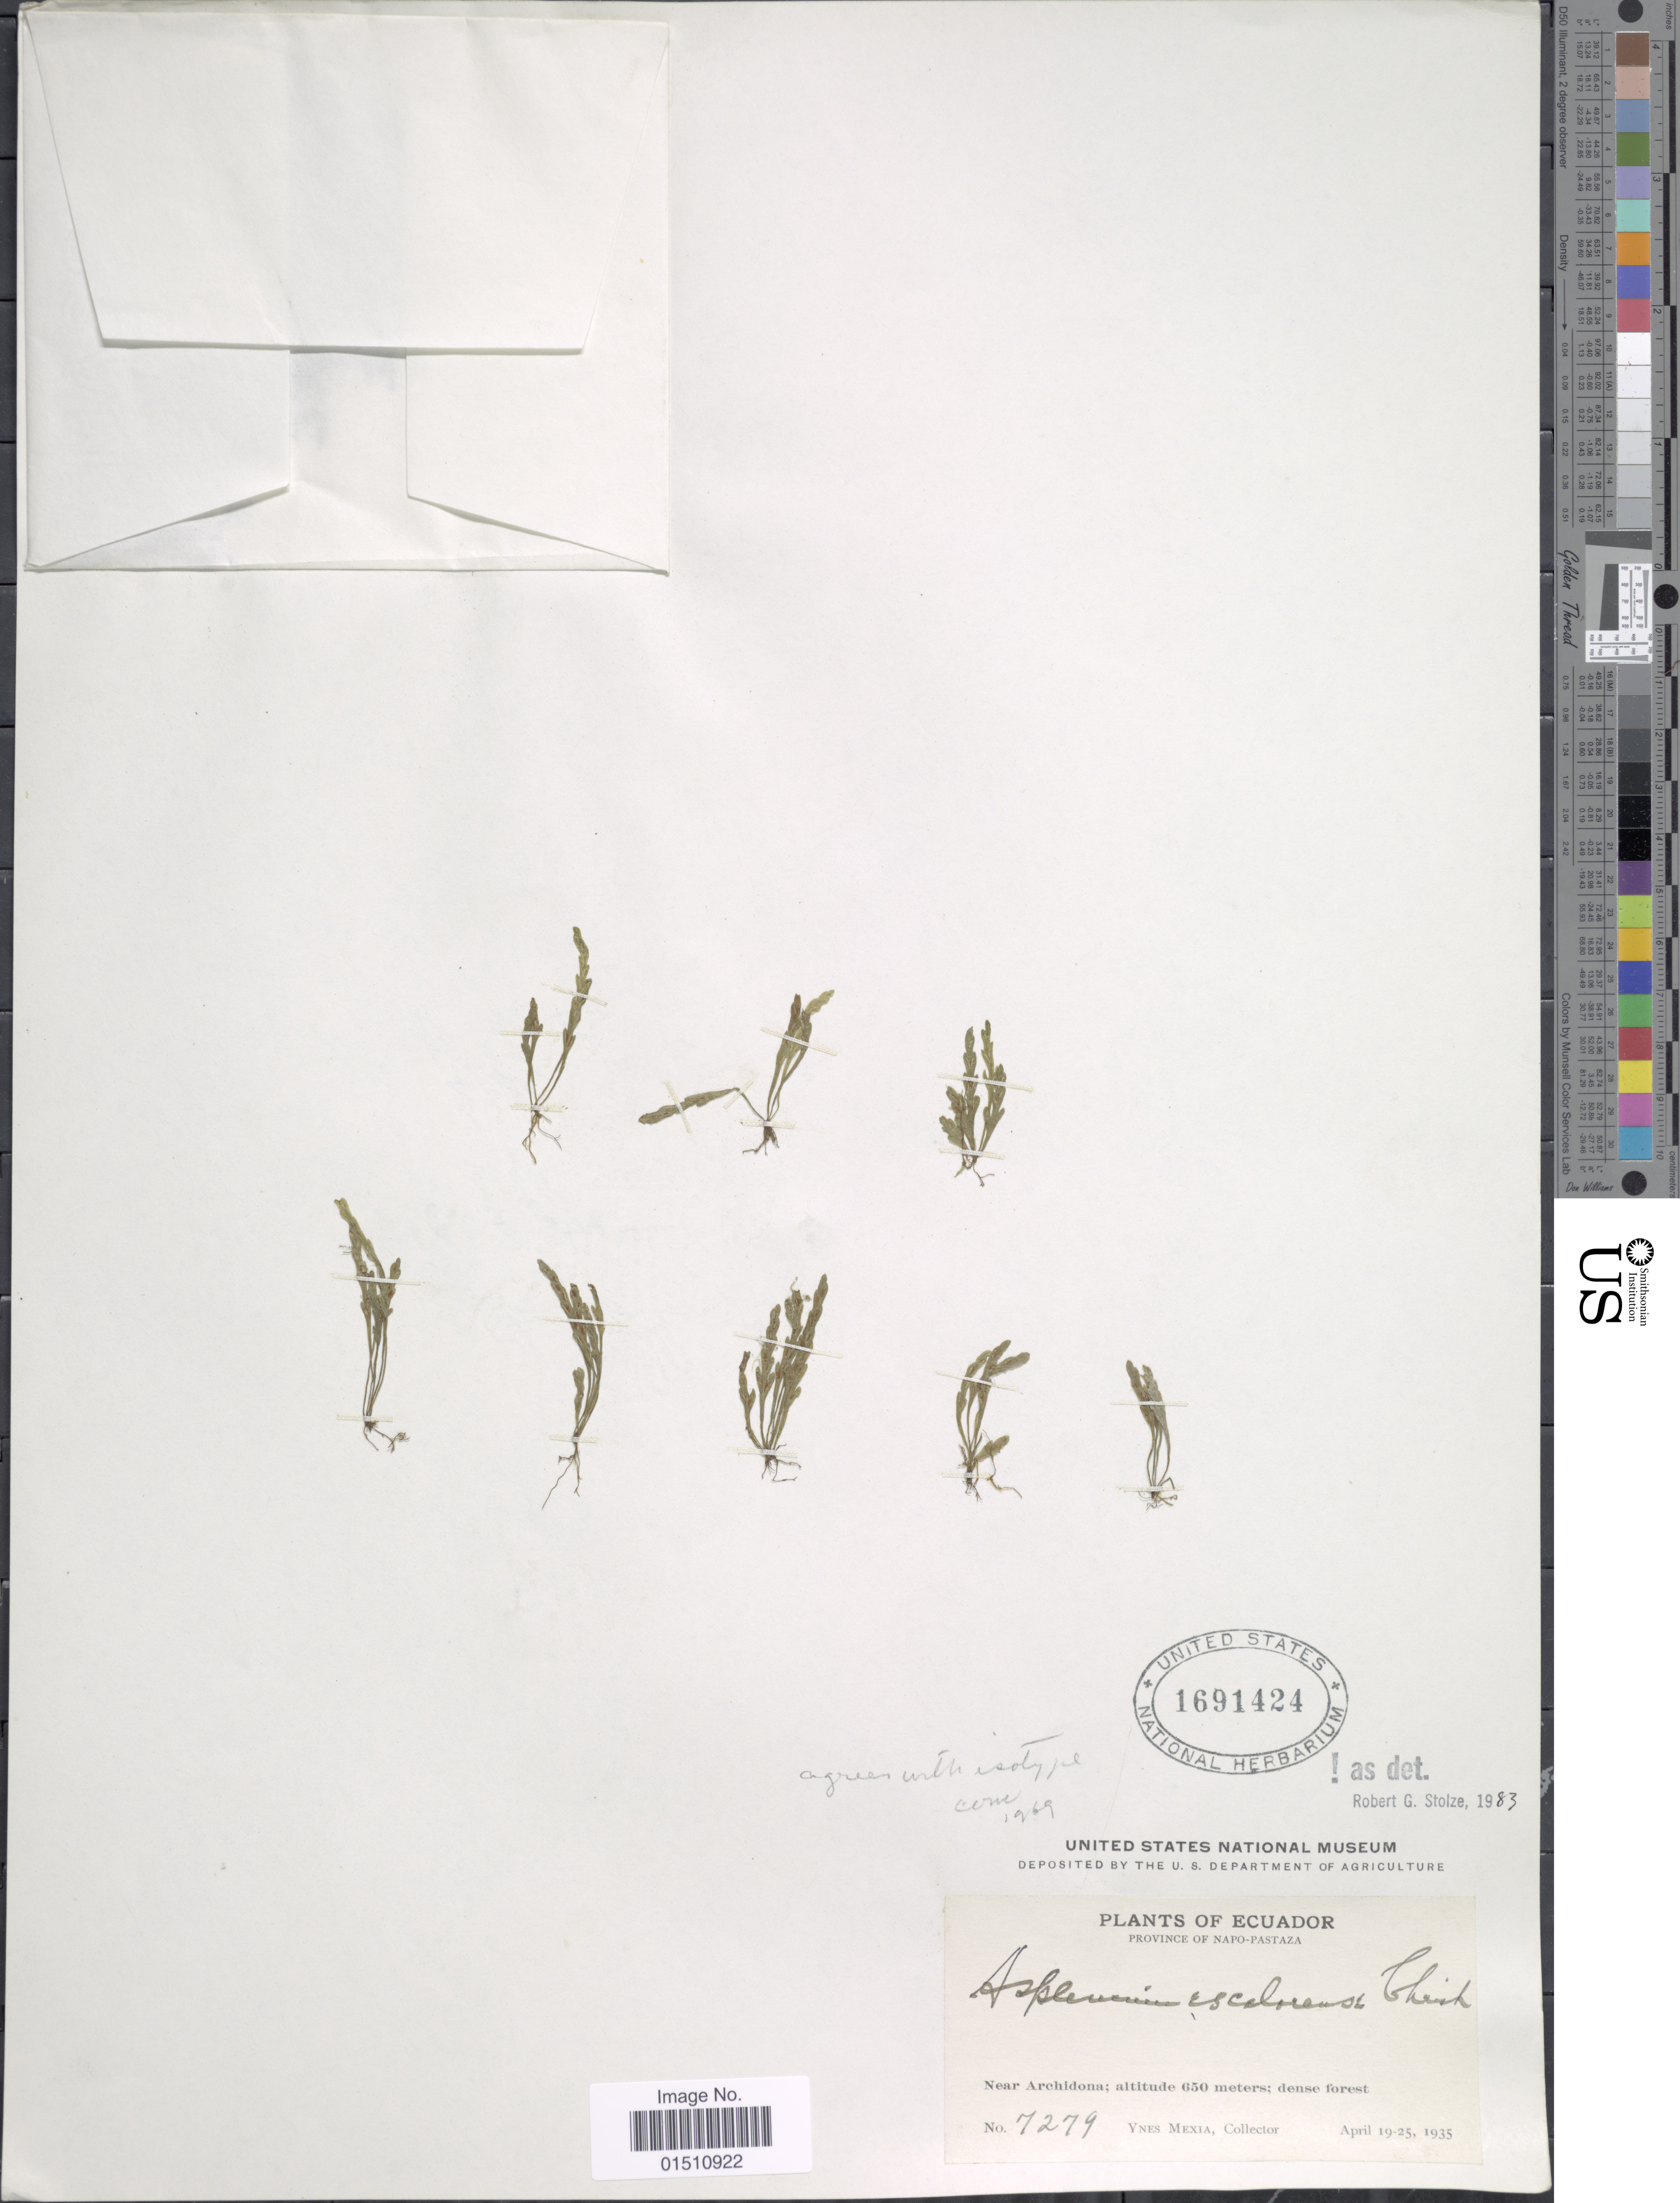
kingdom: Plantae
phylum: Tracheophyta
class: Polypodiopsida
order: Polypodiales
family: Aspleniaceae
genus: Asplenium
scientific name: Asplenium escaleroense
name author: Christ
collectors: Y. Mexia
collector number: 7279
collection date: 1935-04-19/1935-04-25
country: Ecuador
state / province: Napo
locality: Ecuador, Province of Napo-Pastaza, near Archidona.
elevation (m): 650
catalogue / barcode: US 1691424